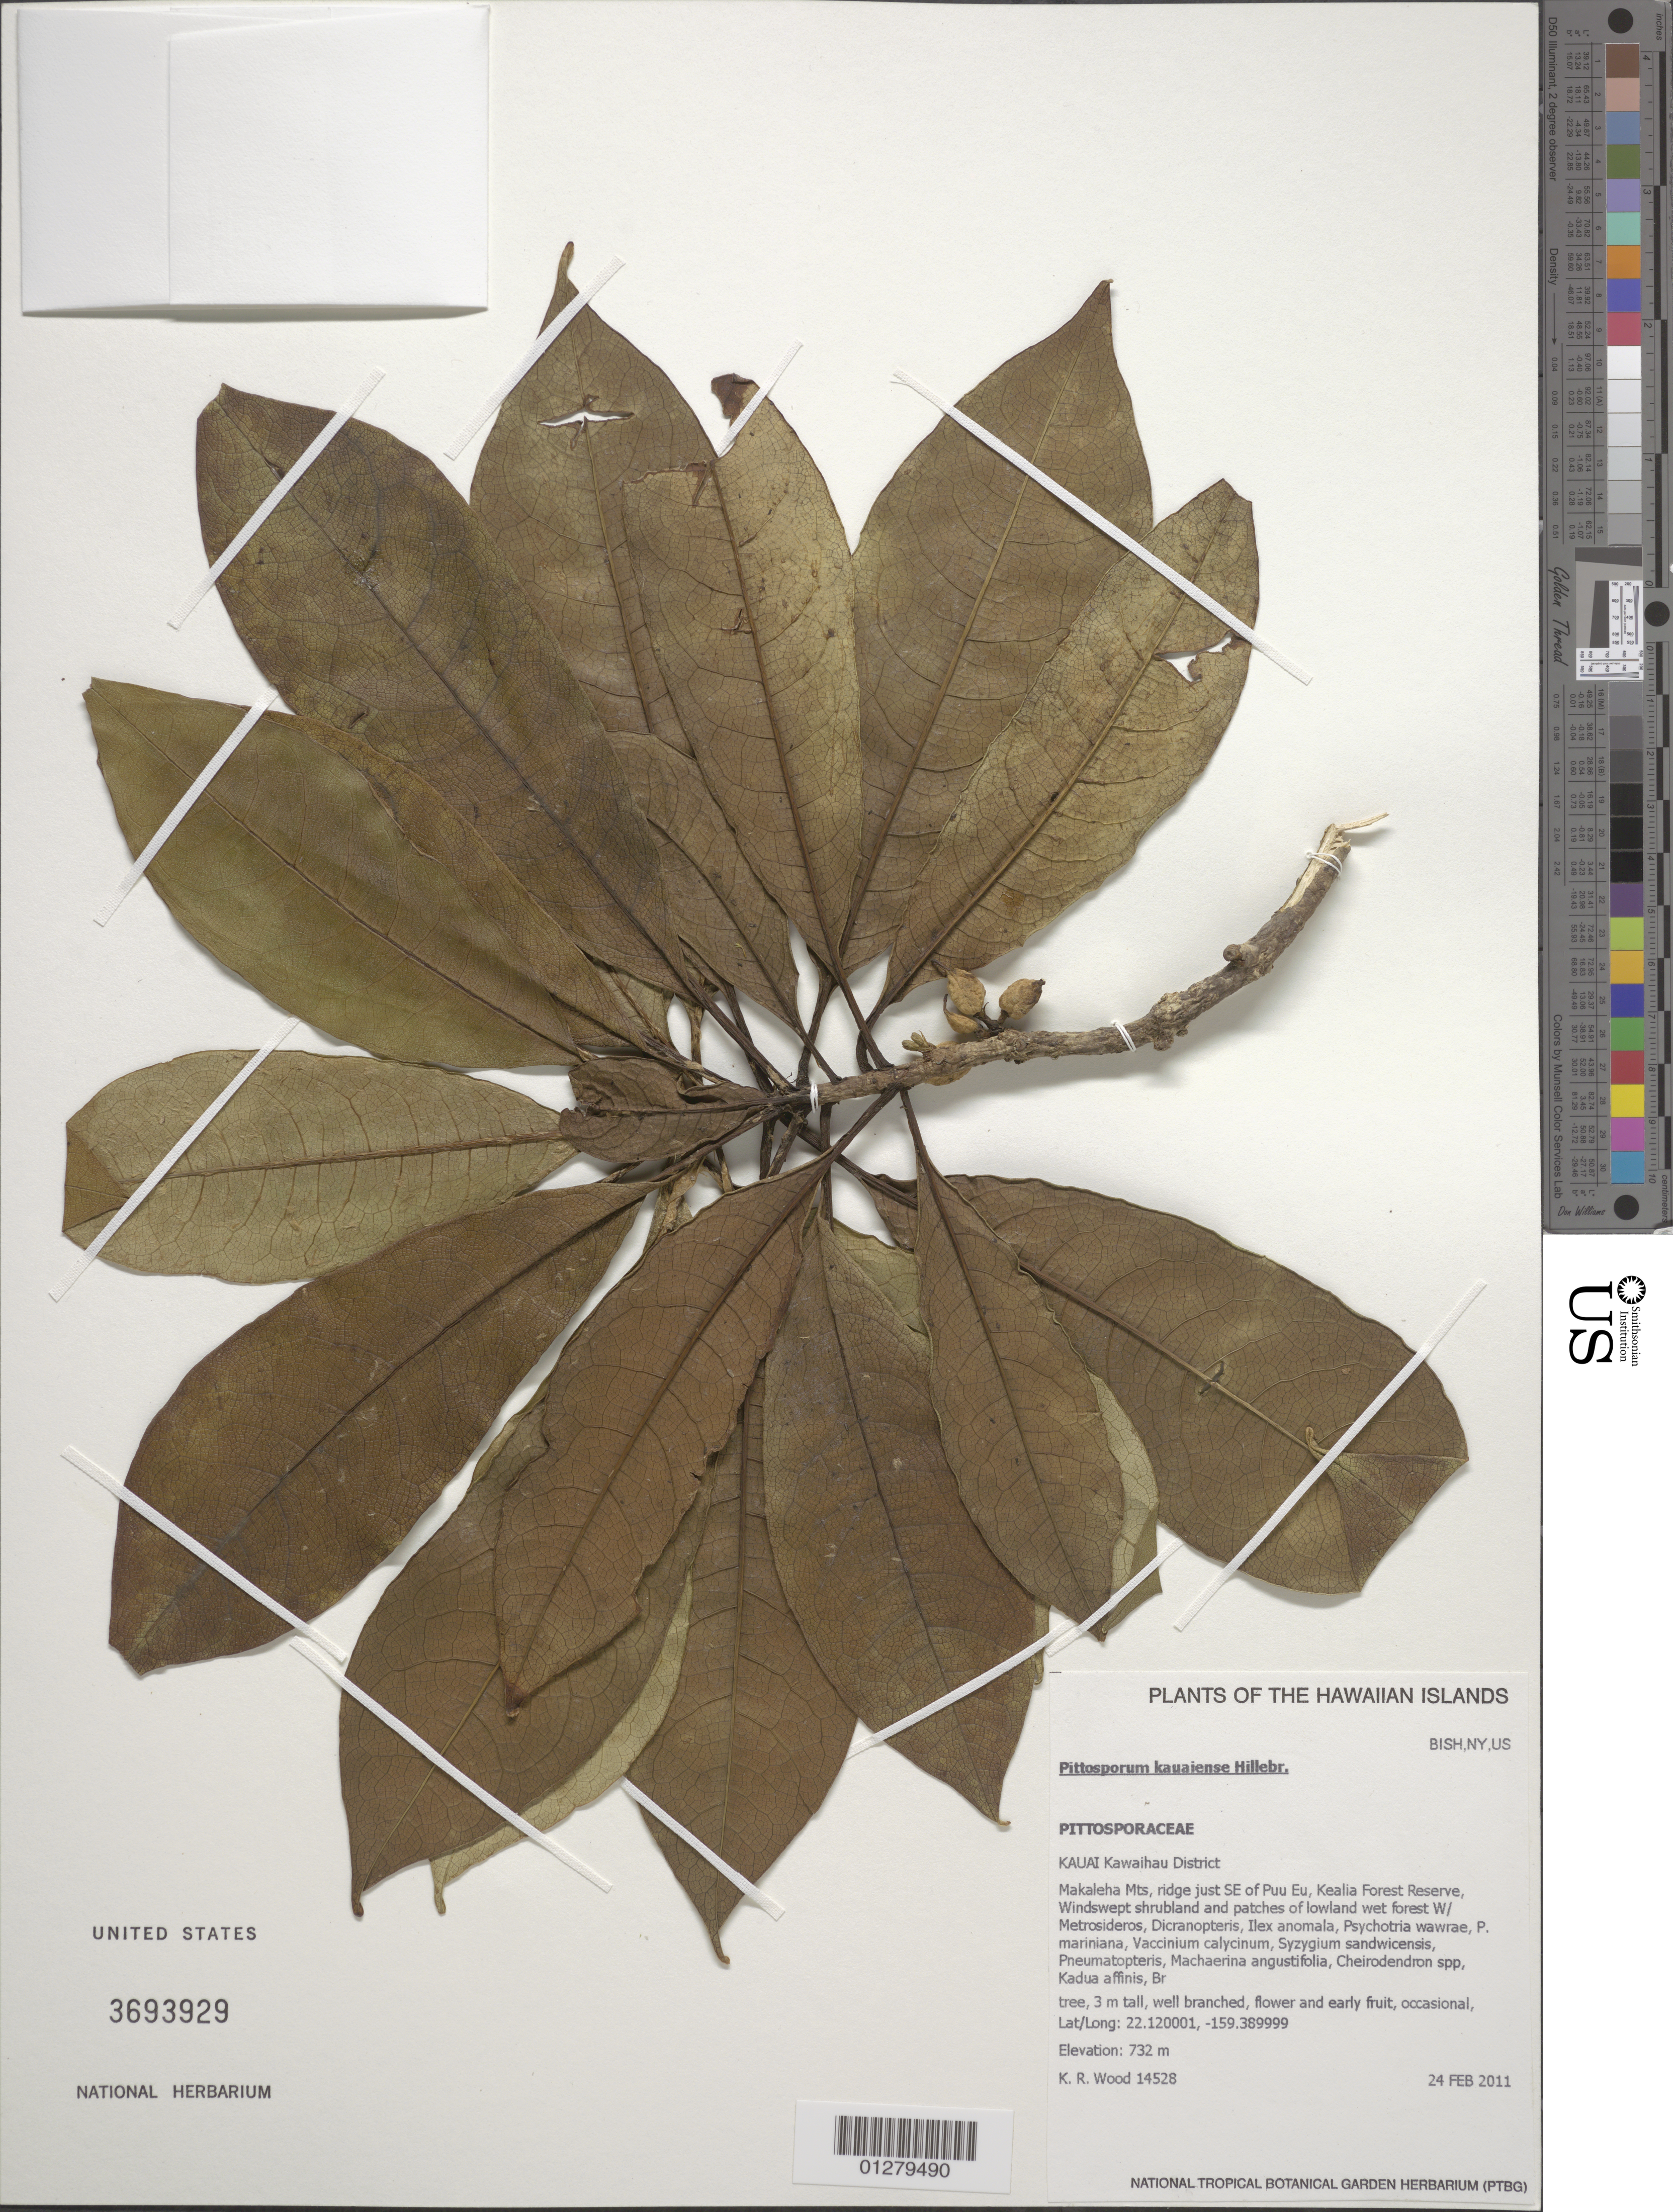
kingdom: Plantae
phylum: Tracheophyta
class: Magnoliopsida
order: Apiales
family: Pittosporaceae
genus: Pittosporum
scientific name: Pittosporum kauaiense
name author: Hillebr.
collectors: K. R. Wood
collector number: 14528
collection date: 2011-02-24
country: United States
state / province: Hawaii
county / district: Kauai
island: Kaua'i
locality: Kawaihau District, Makaleha Mts., ridge just SE of Pu'u Eu, Kealia Forest Reserve.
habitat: Shrubland and patches of lowland wet forest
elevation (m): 732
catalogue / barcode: US 3693929